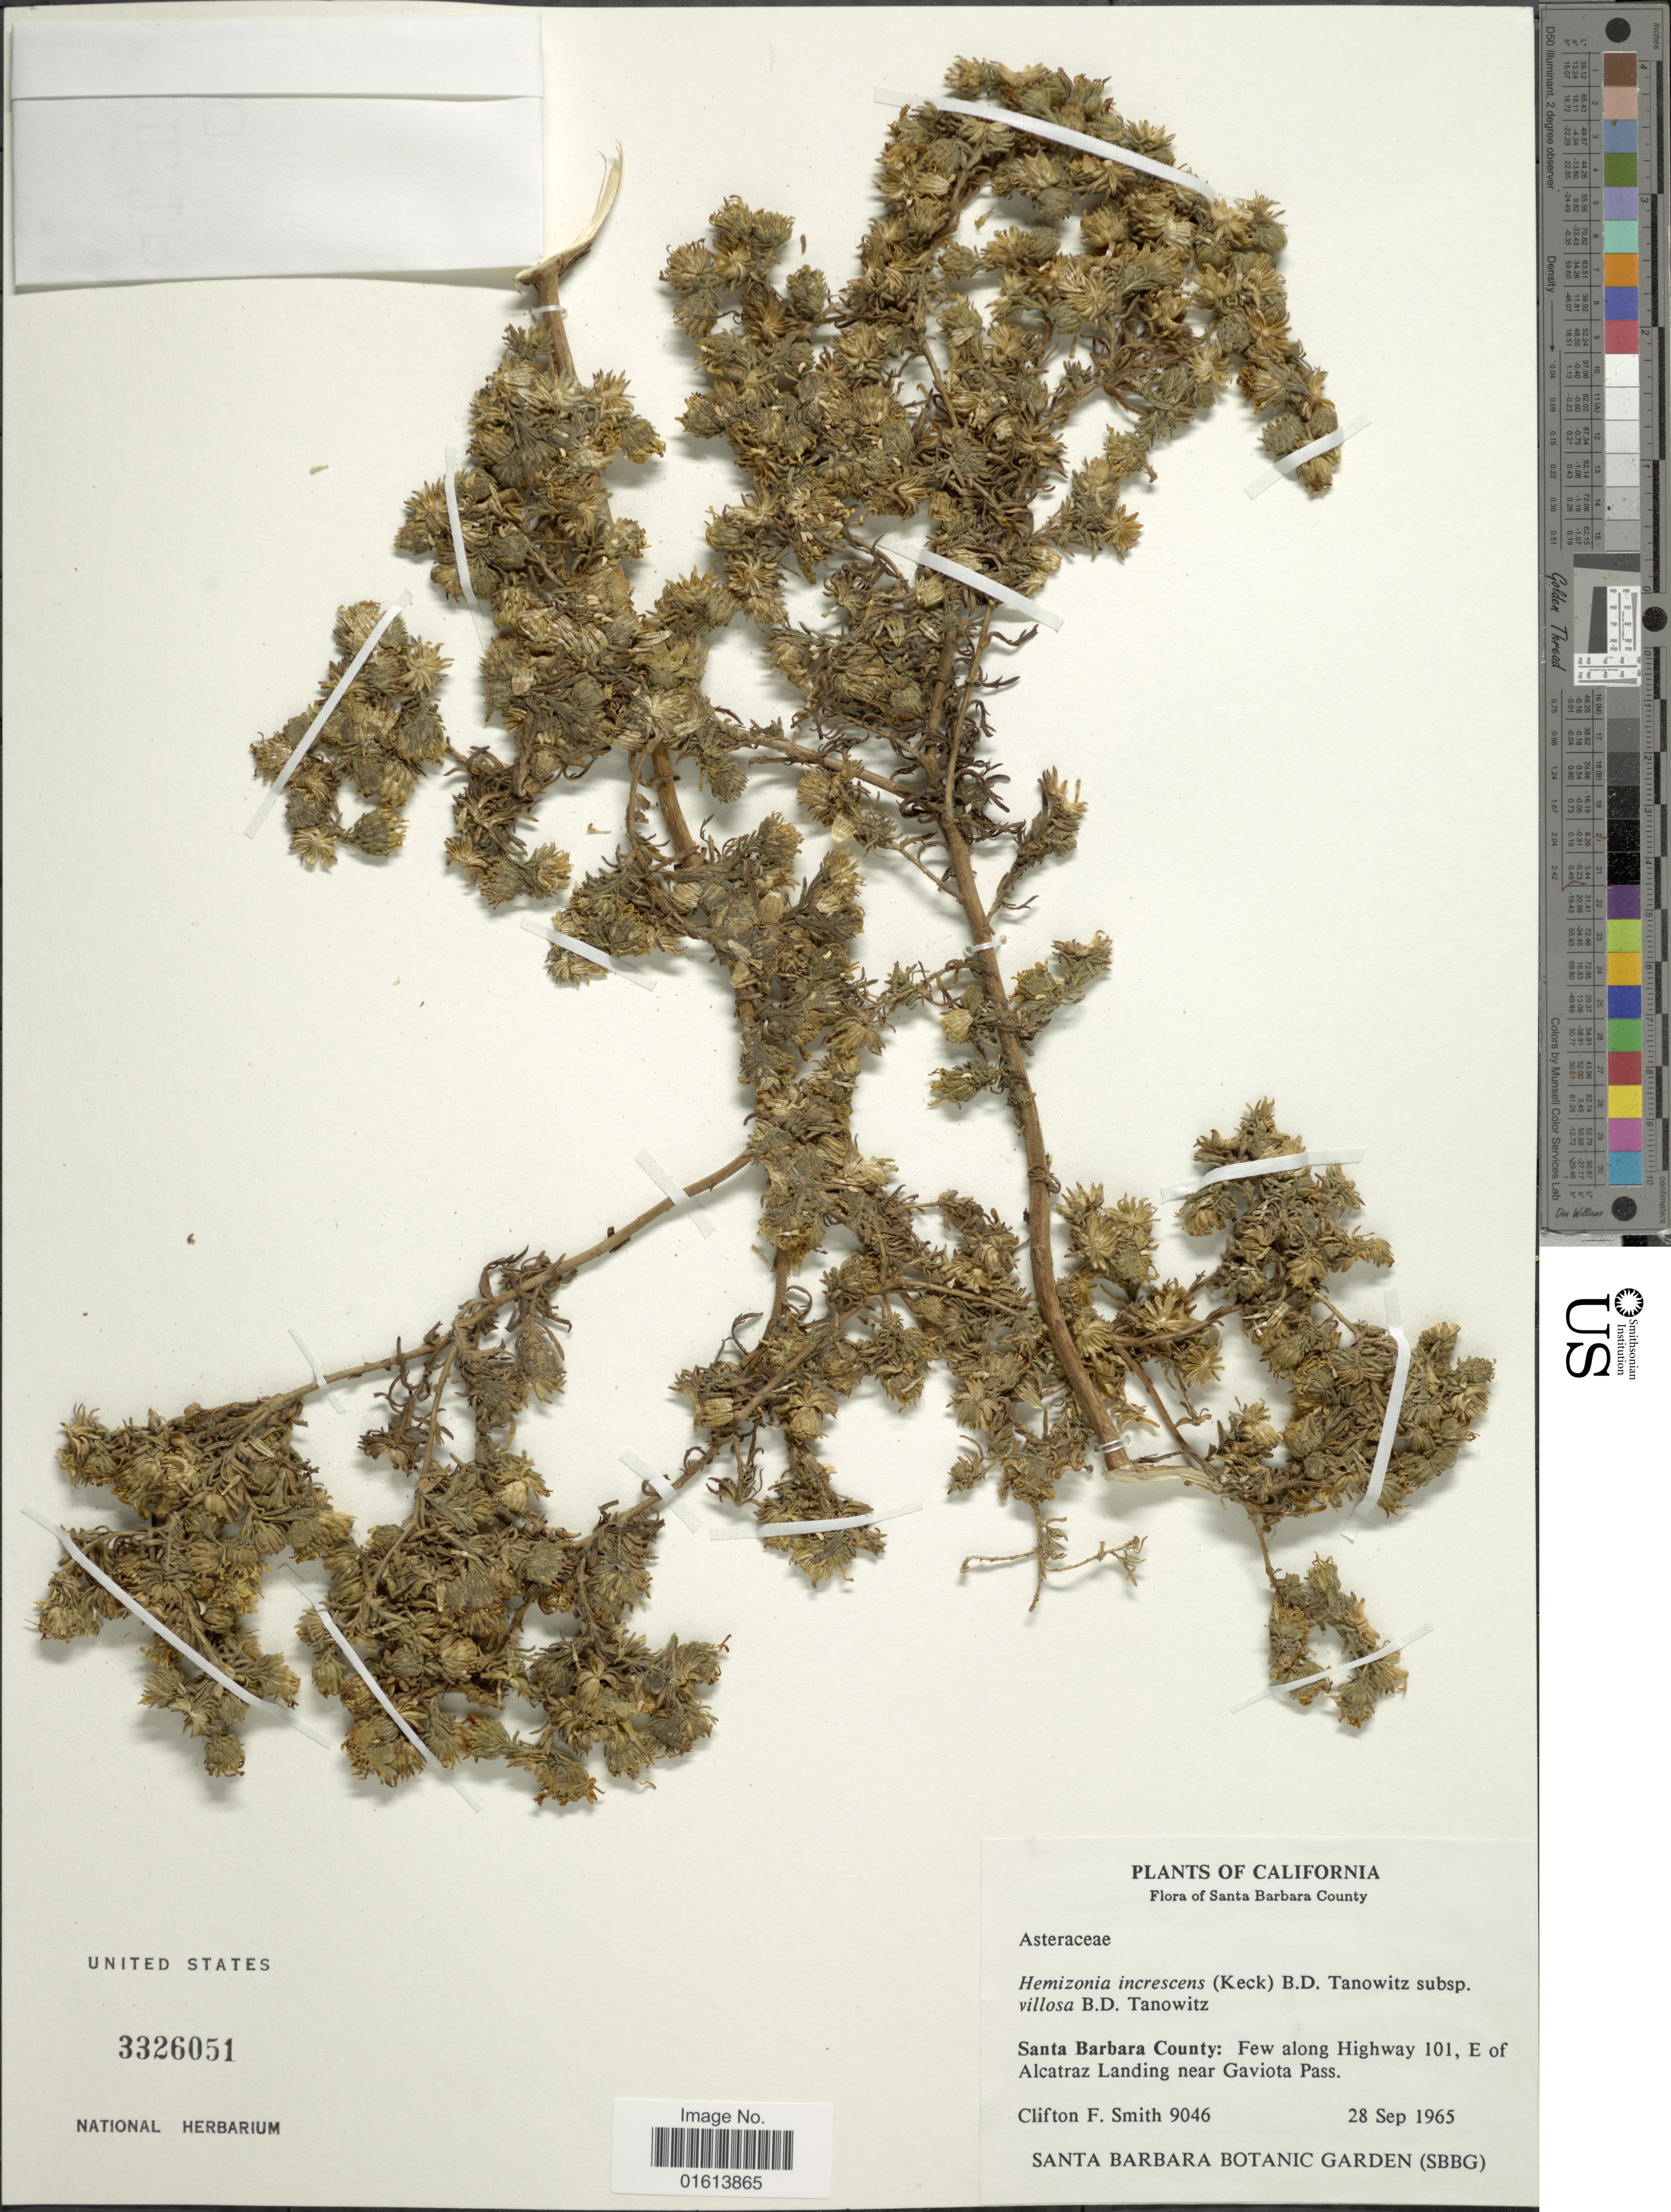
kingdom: Plantae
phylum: Tracheophyta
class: Magnoliopsida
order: Asterales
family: Asteraceae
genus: Deinandra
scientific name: Deinandra increscens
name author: (H.M. Hall ex D.D. Keck) B.G. Baldwin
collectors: C. F. Smith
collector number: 9046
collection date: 1965-09-28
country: United States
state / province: California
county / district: Santa Barbara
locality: California. Santa Barbara County: Few along Highway 101. E of Alcatraz Landing near Gaviota Pass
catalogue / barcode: US 3326051